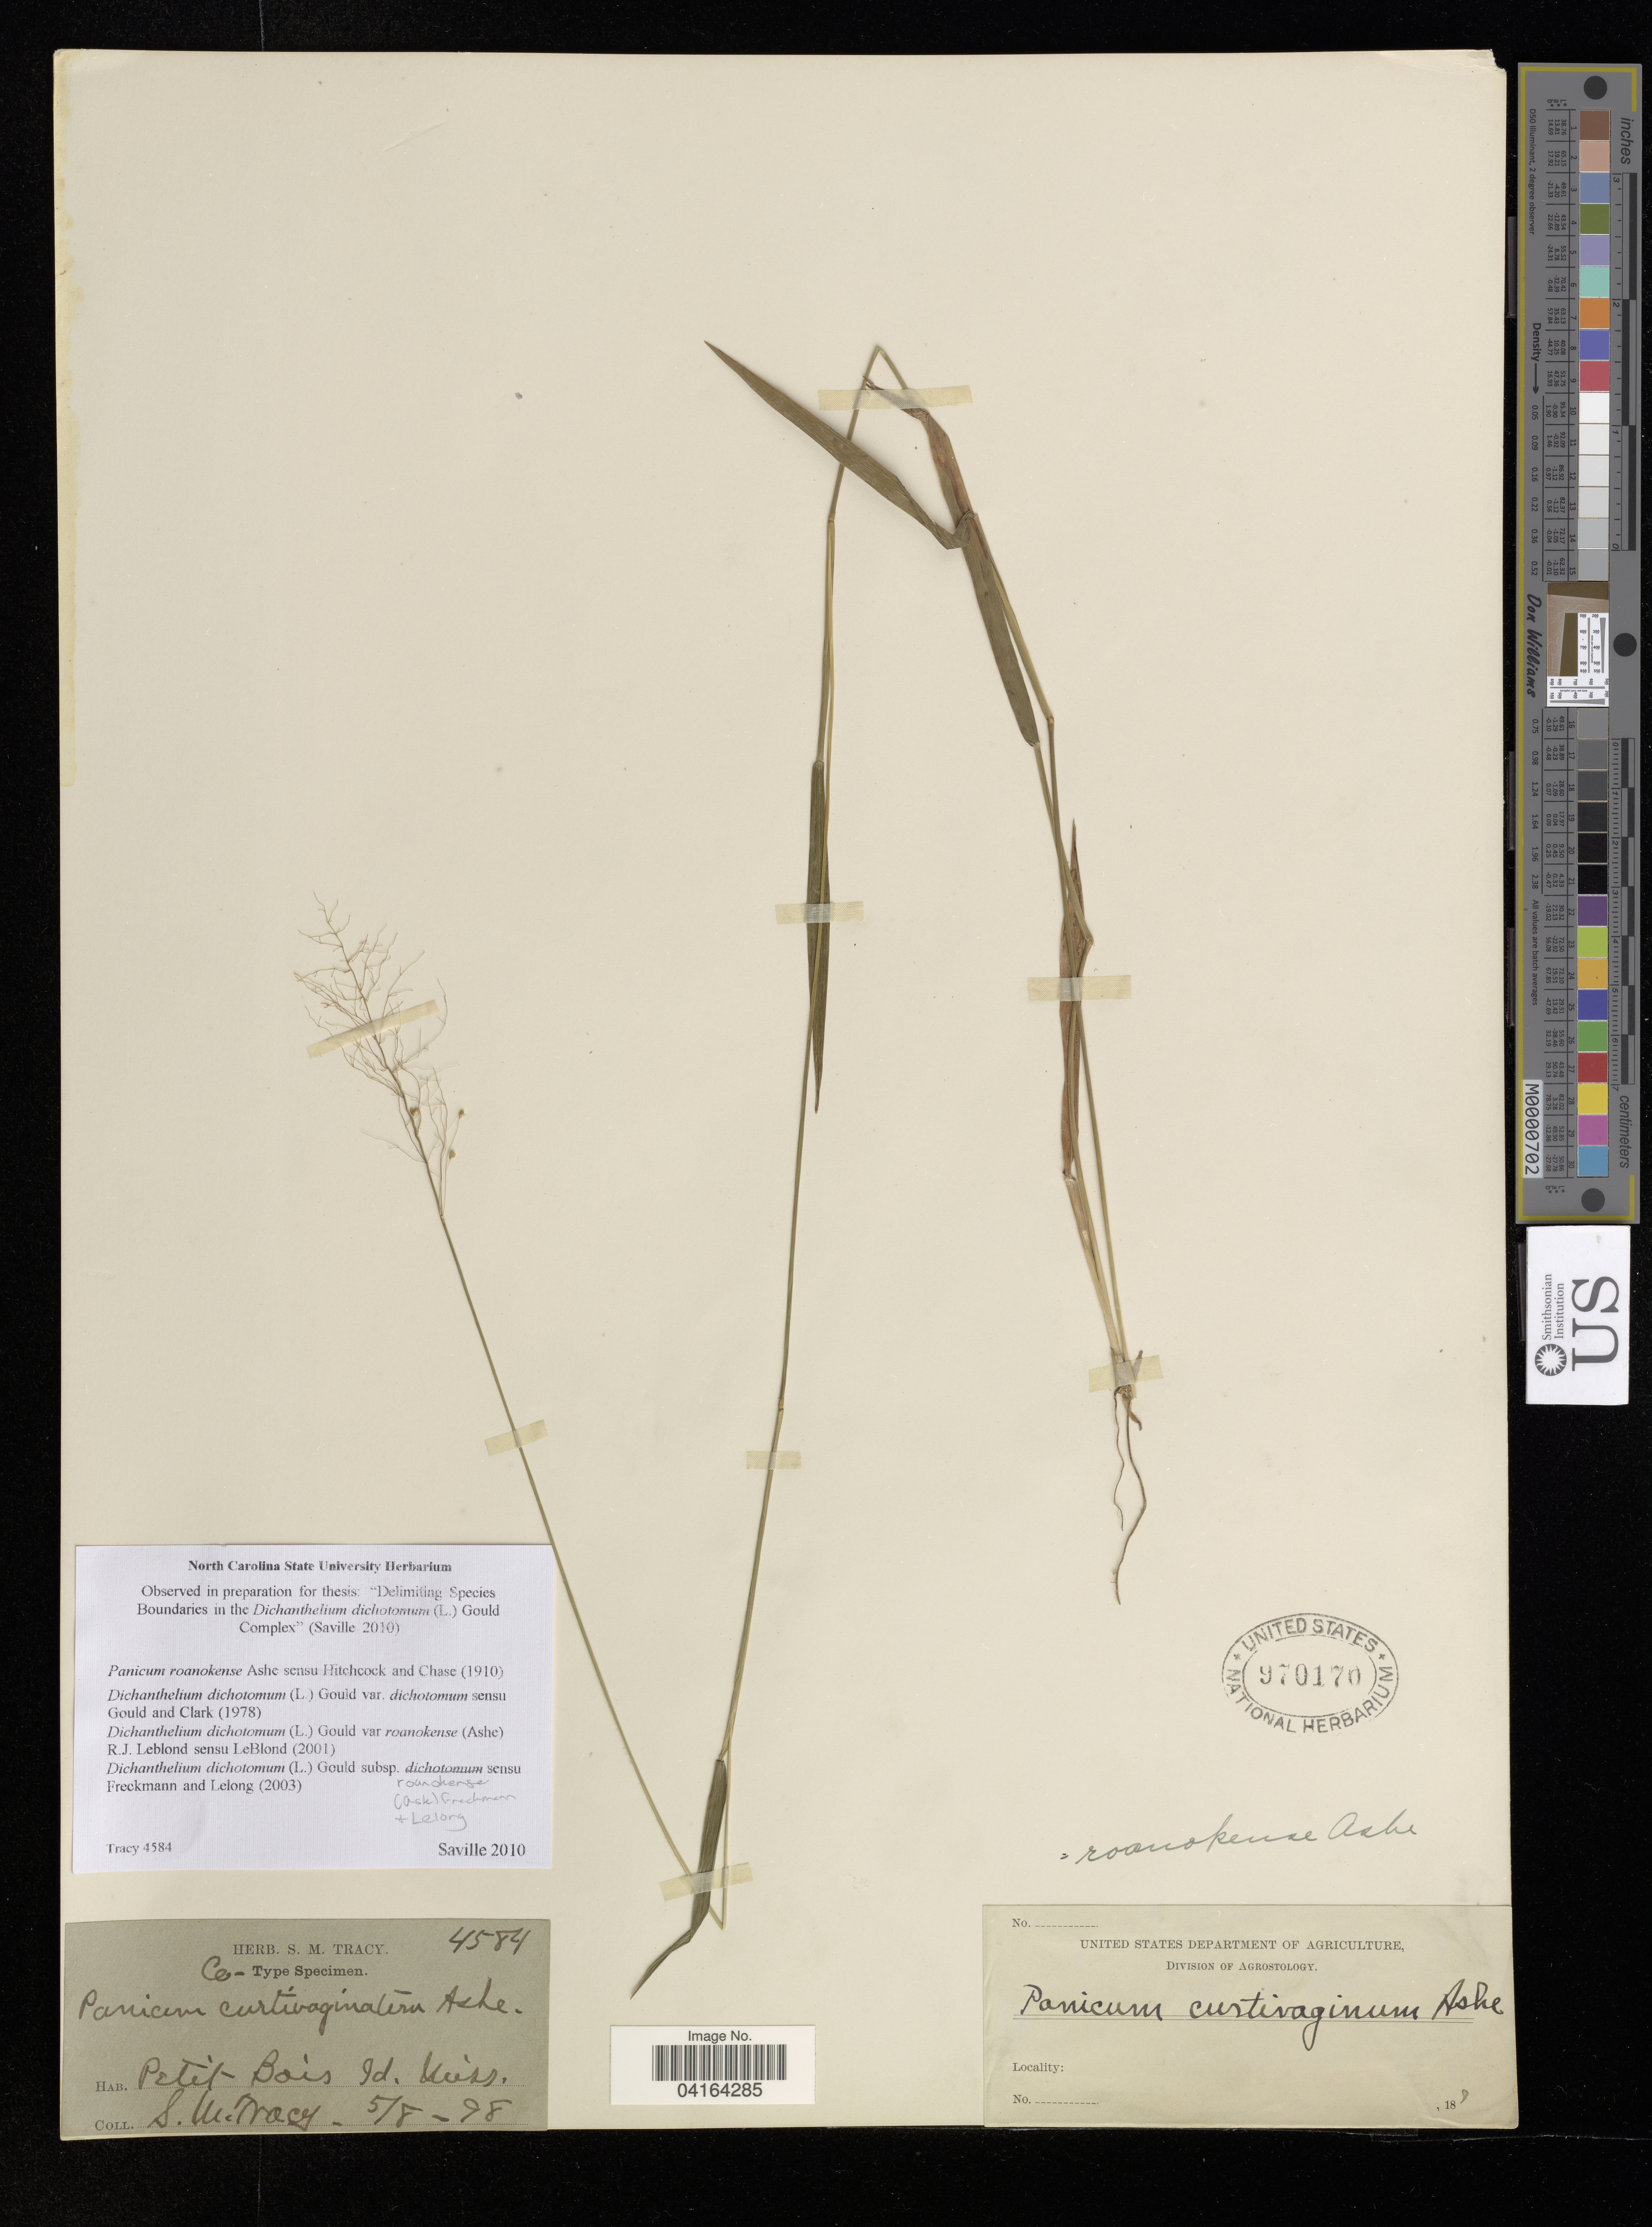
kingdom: Plantae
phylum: Tracheophyta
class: Liliopsida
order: Poales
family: Poaceae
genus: Dichanthelium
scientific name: Dichanthelium dichotomum subsp. roanokense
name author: (Ashe) LeBlond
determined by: Saville, A. C., (NCSC), North Carolina State University (UNITED STATES)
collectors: S. M. Tracy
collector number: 4584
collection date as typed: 05 Aug 1898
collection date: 1898-08-05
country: United States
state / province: Mississippi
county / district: Jackson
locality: Petit-bois island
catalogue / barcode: US 970170